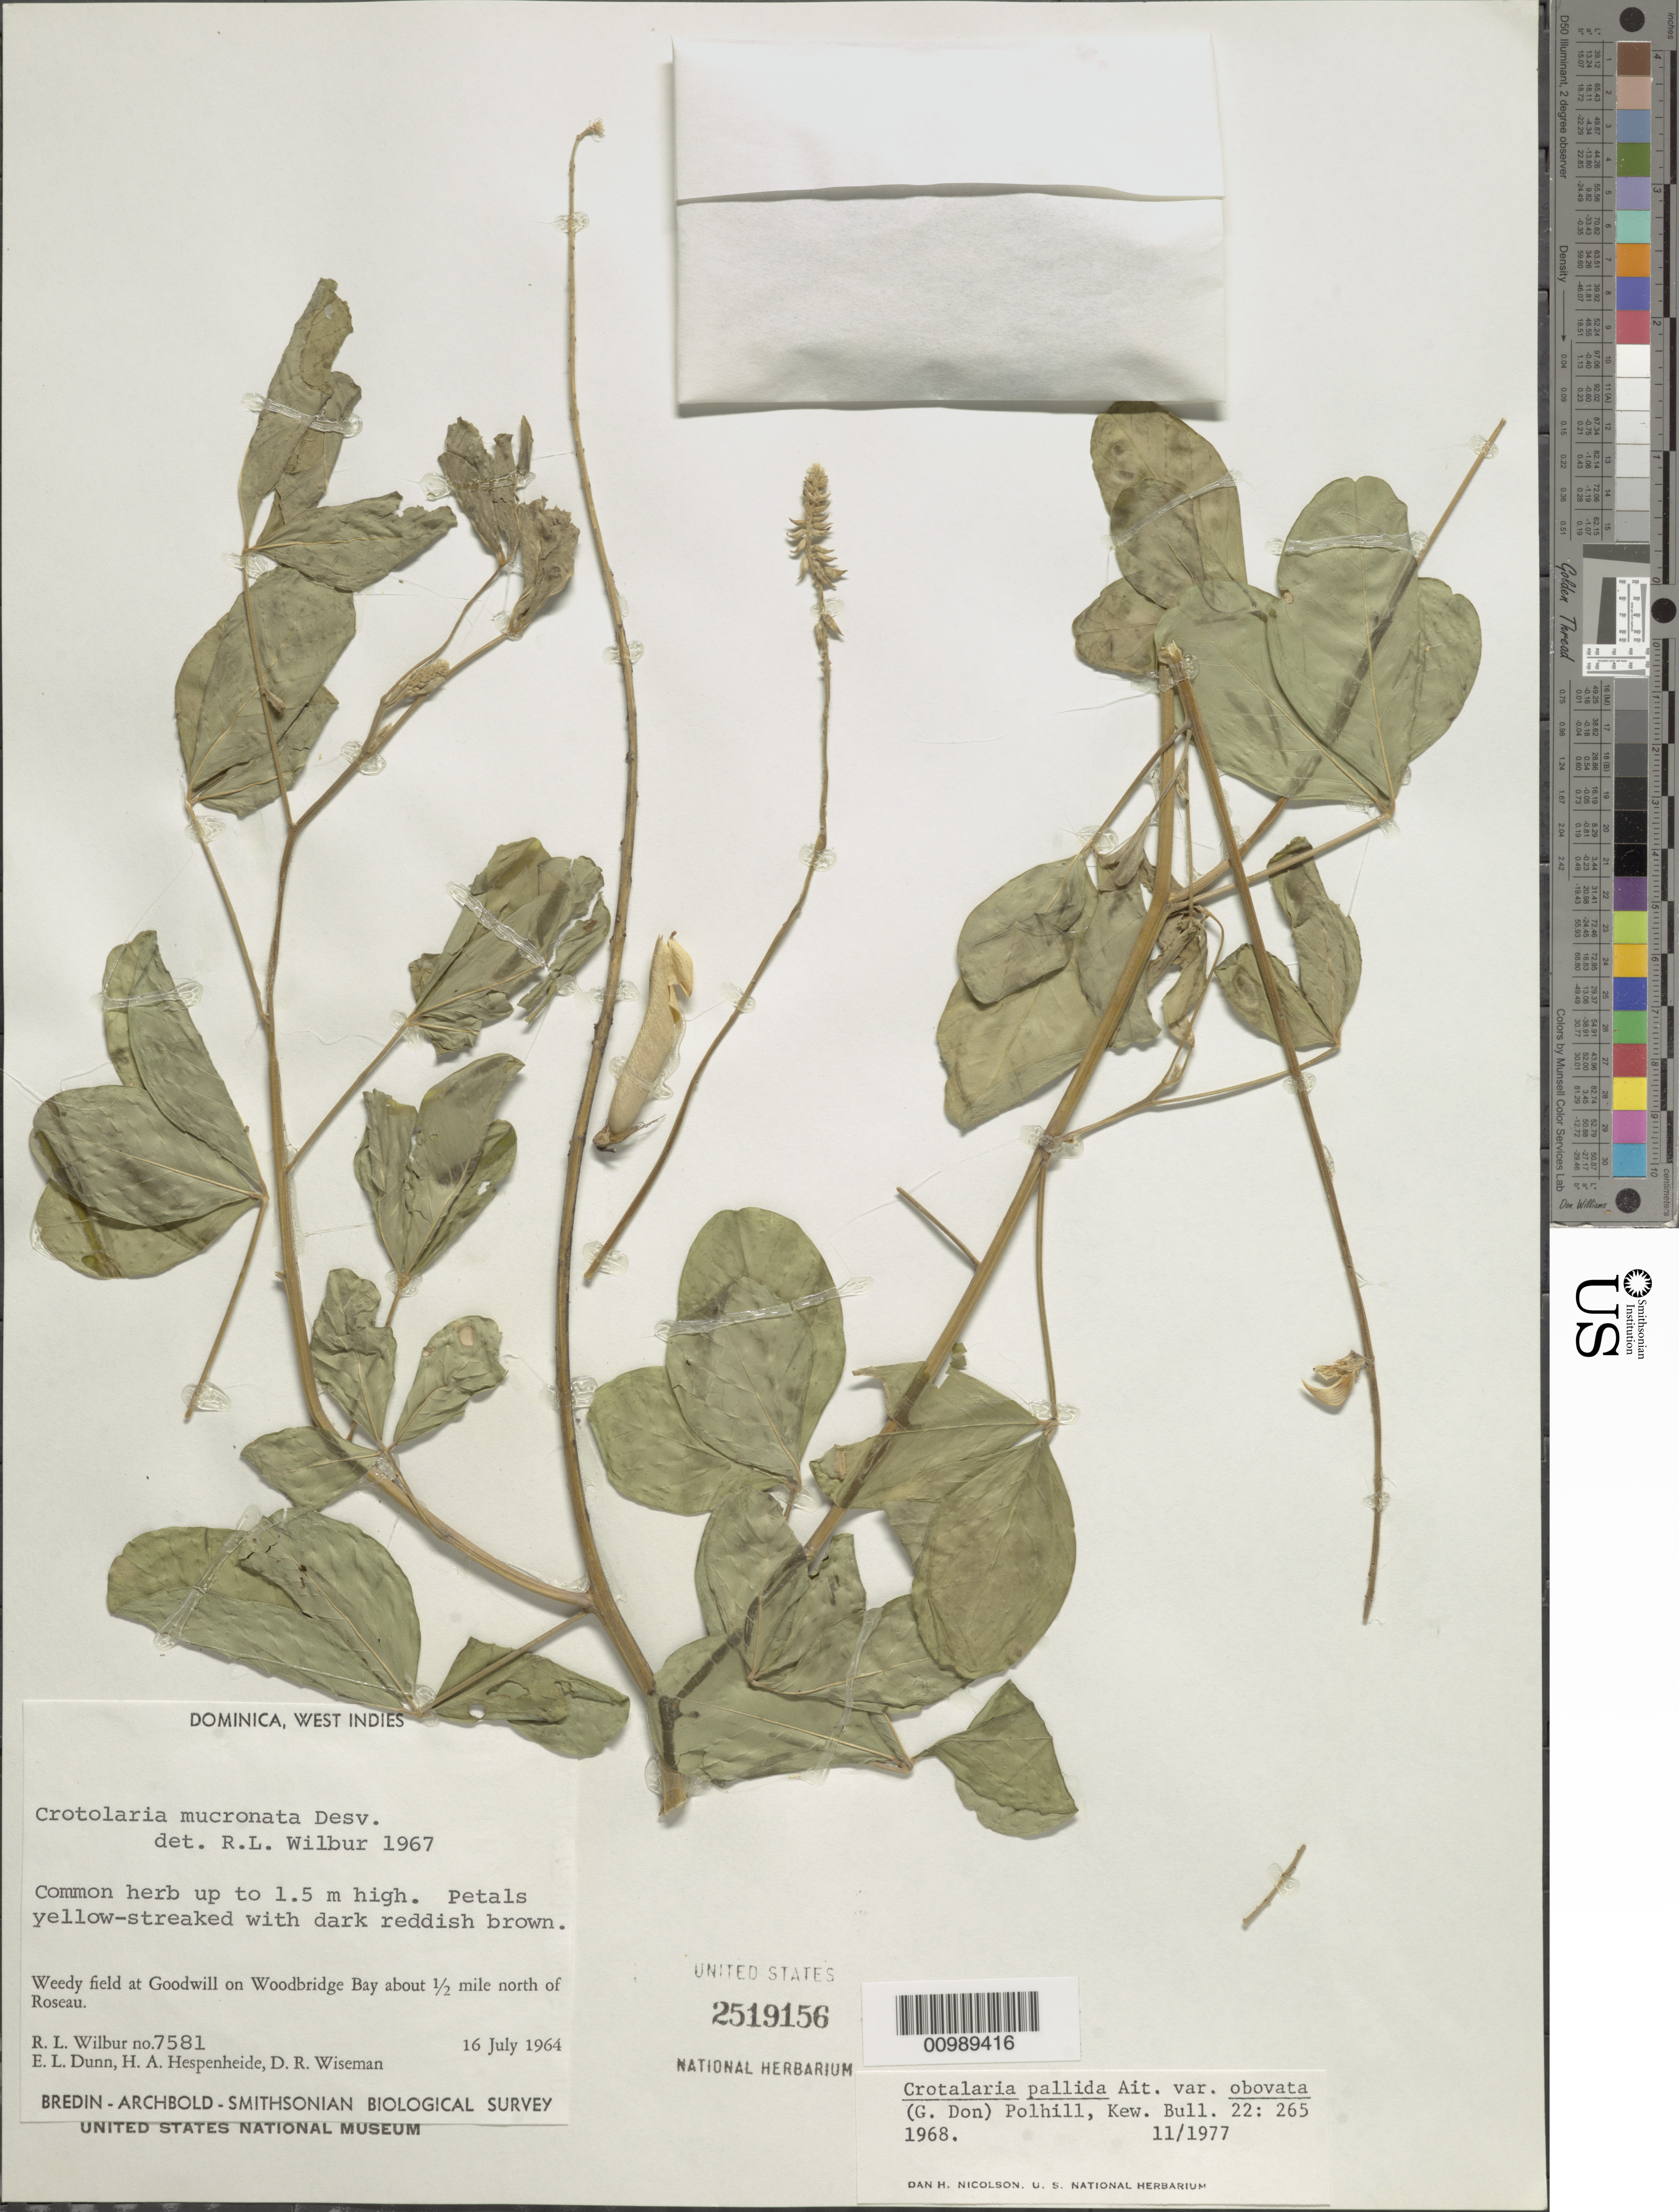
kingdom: Plantae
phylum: Tracheophyta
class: Magnoliopsida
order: Fabales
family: Fabaceae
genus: Crotalaria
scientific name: Crotalaria pallida var. obovata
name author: (G. Don) Polhill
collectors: R. L. Wilbur, E. Dunn, H. A. Hespenheide & D. R. Wiseman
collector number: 7581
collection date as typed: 16 Jul 1964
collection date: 1964-07-16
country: Dominica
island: Dominica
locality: Weedy field at Goddwill on Woodbridge bay about 0.5 mile N of Roseau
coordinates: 0 N, 0 E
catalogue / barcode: US 2519156